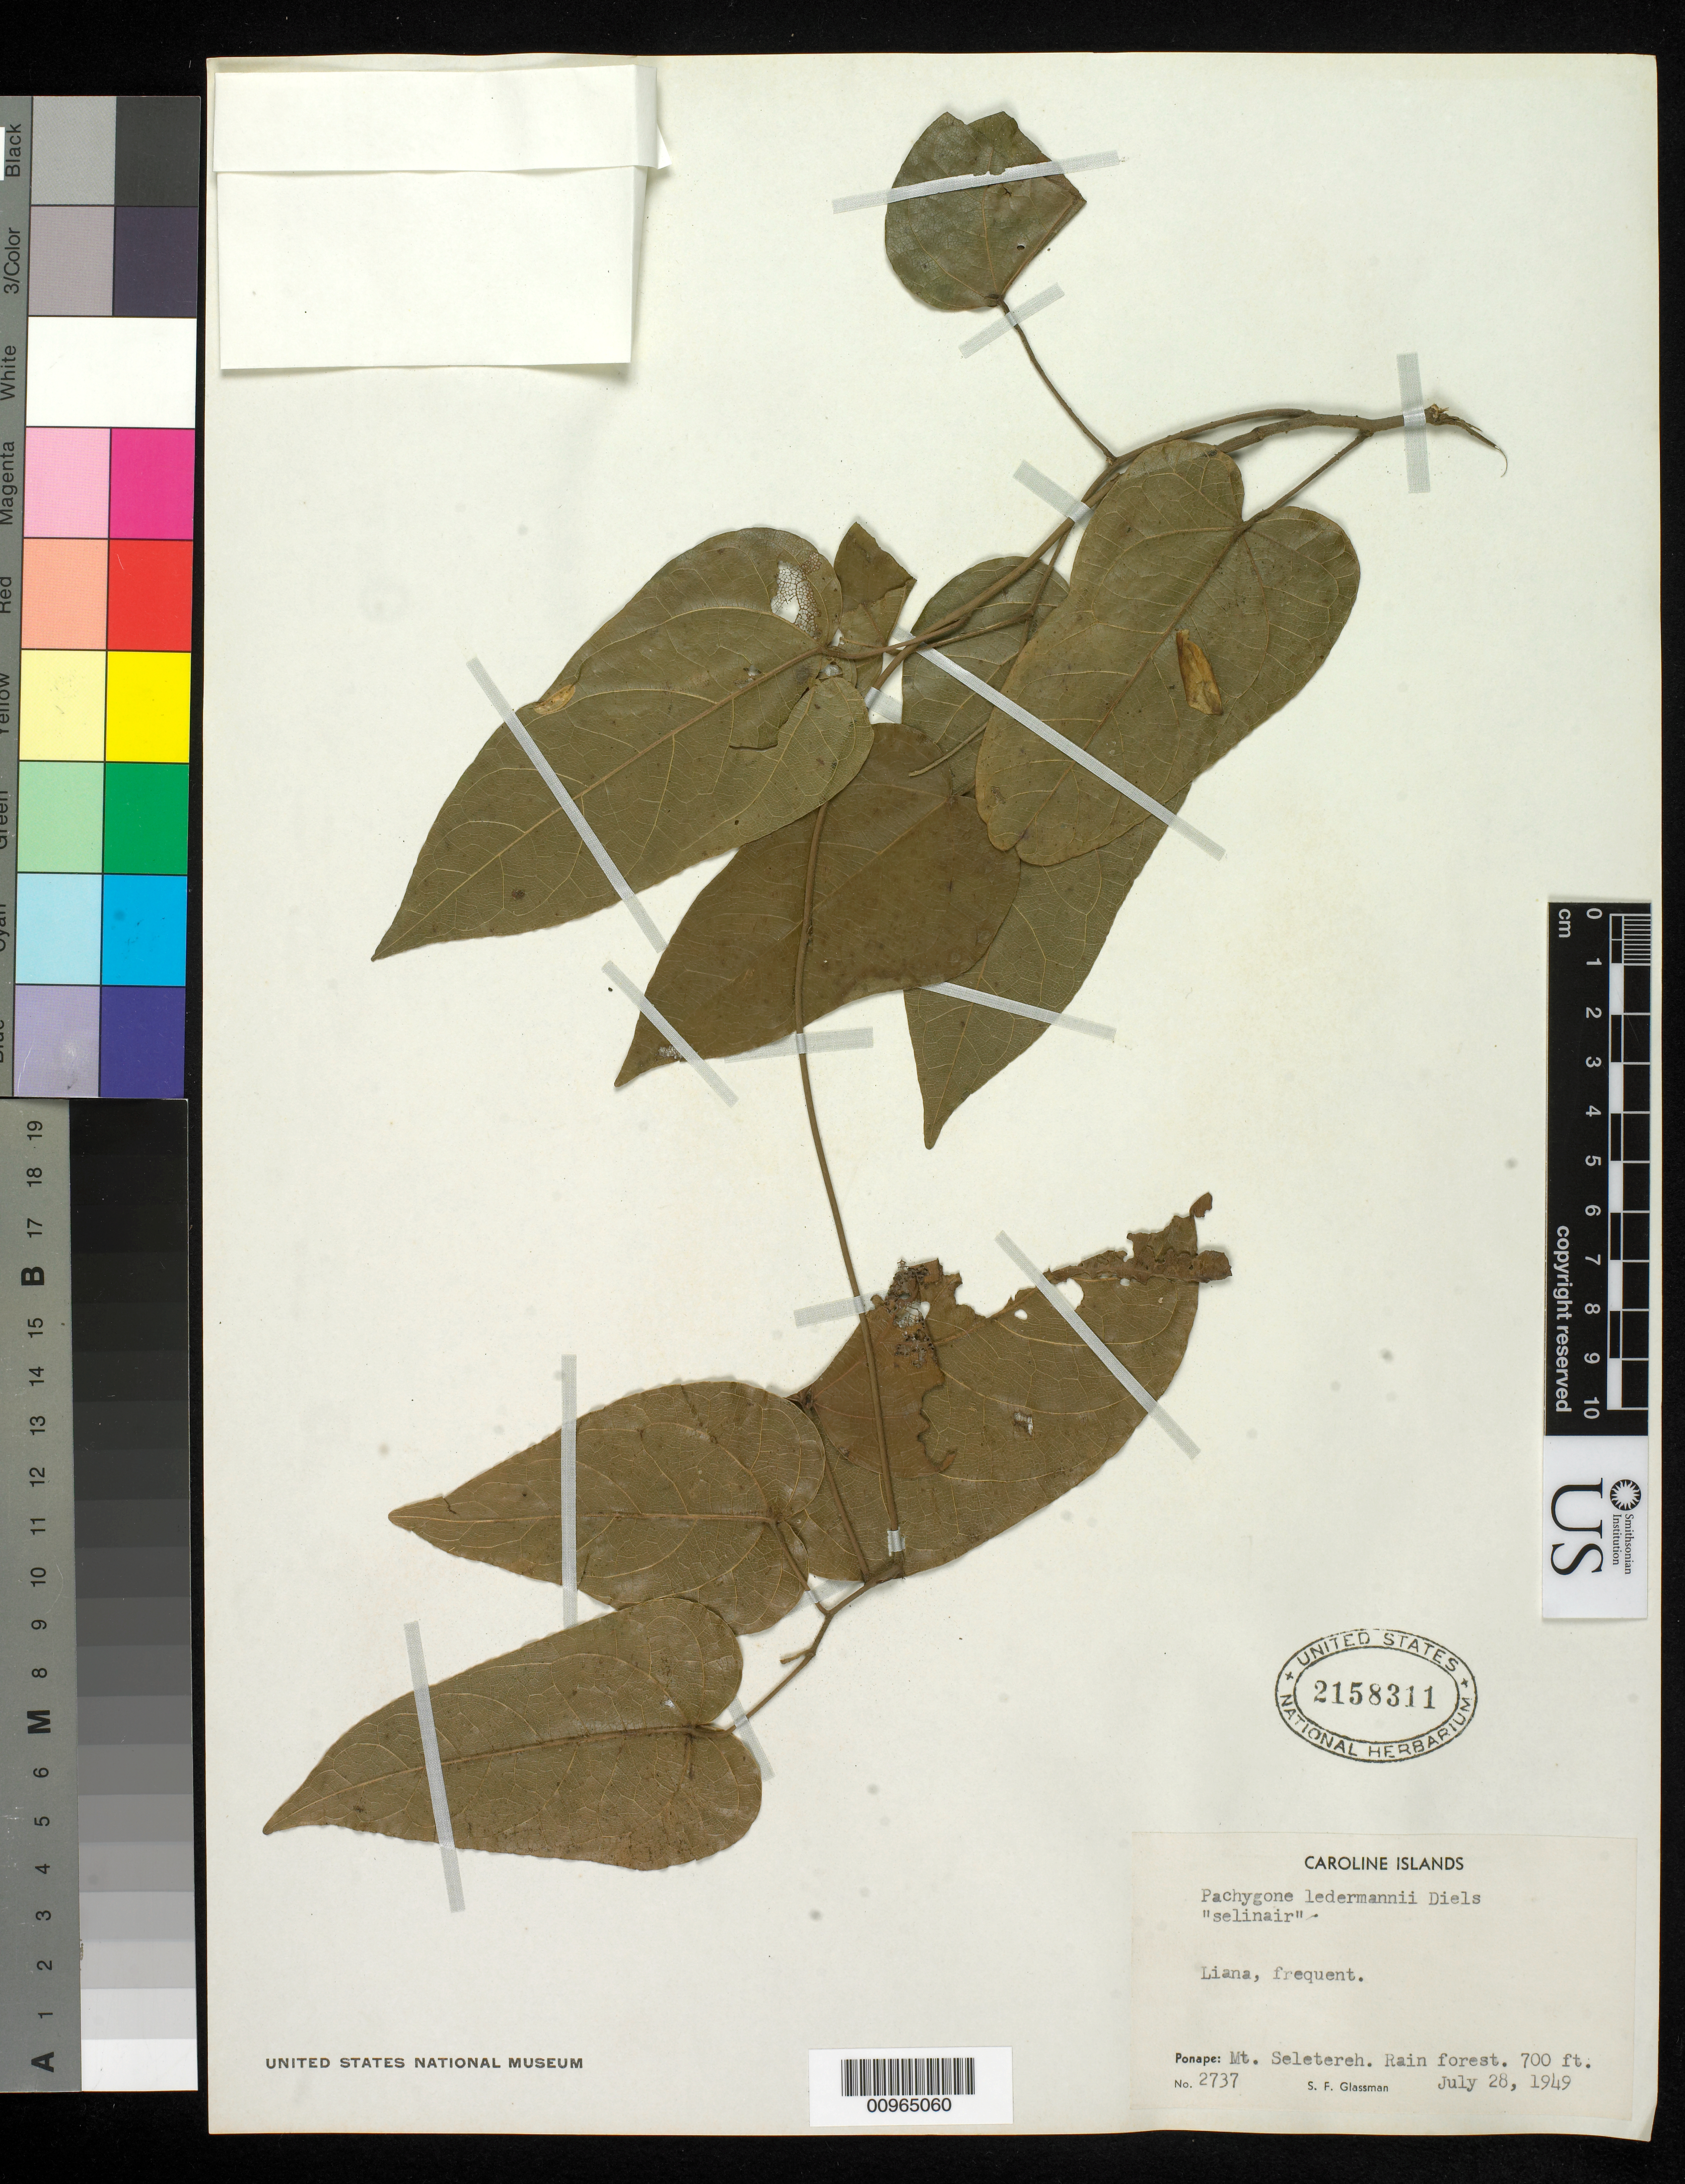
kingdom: Plantae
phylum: Tracheophyta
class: Magnoliopsida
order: Ranunculales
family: Menispermaceae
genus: Pachygone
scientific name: Pachygone ledermannii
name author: Diels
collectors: S. F. Glassman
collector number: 2737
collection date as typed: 28 Jul 1949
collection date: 1949-07-28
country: Kiribati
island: Caroline Atoll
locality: Mt. Seletereh. Rain forest.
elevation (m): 213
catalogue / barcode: US 2158311